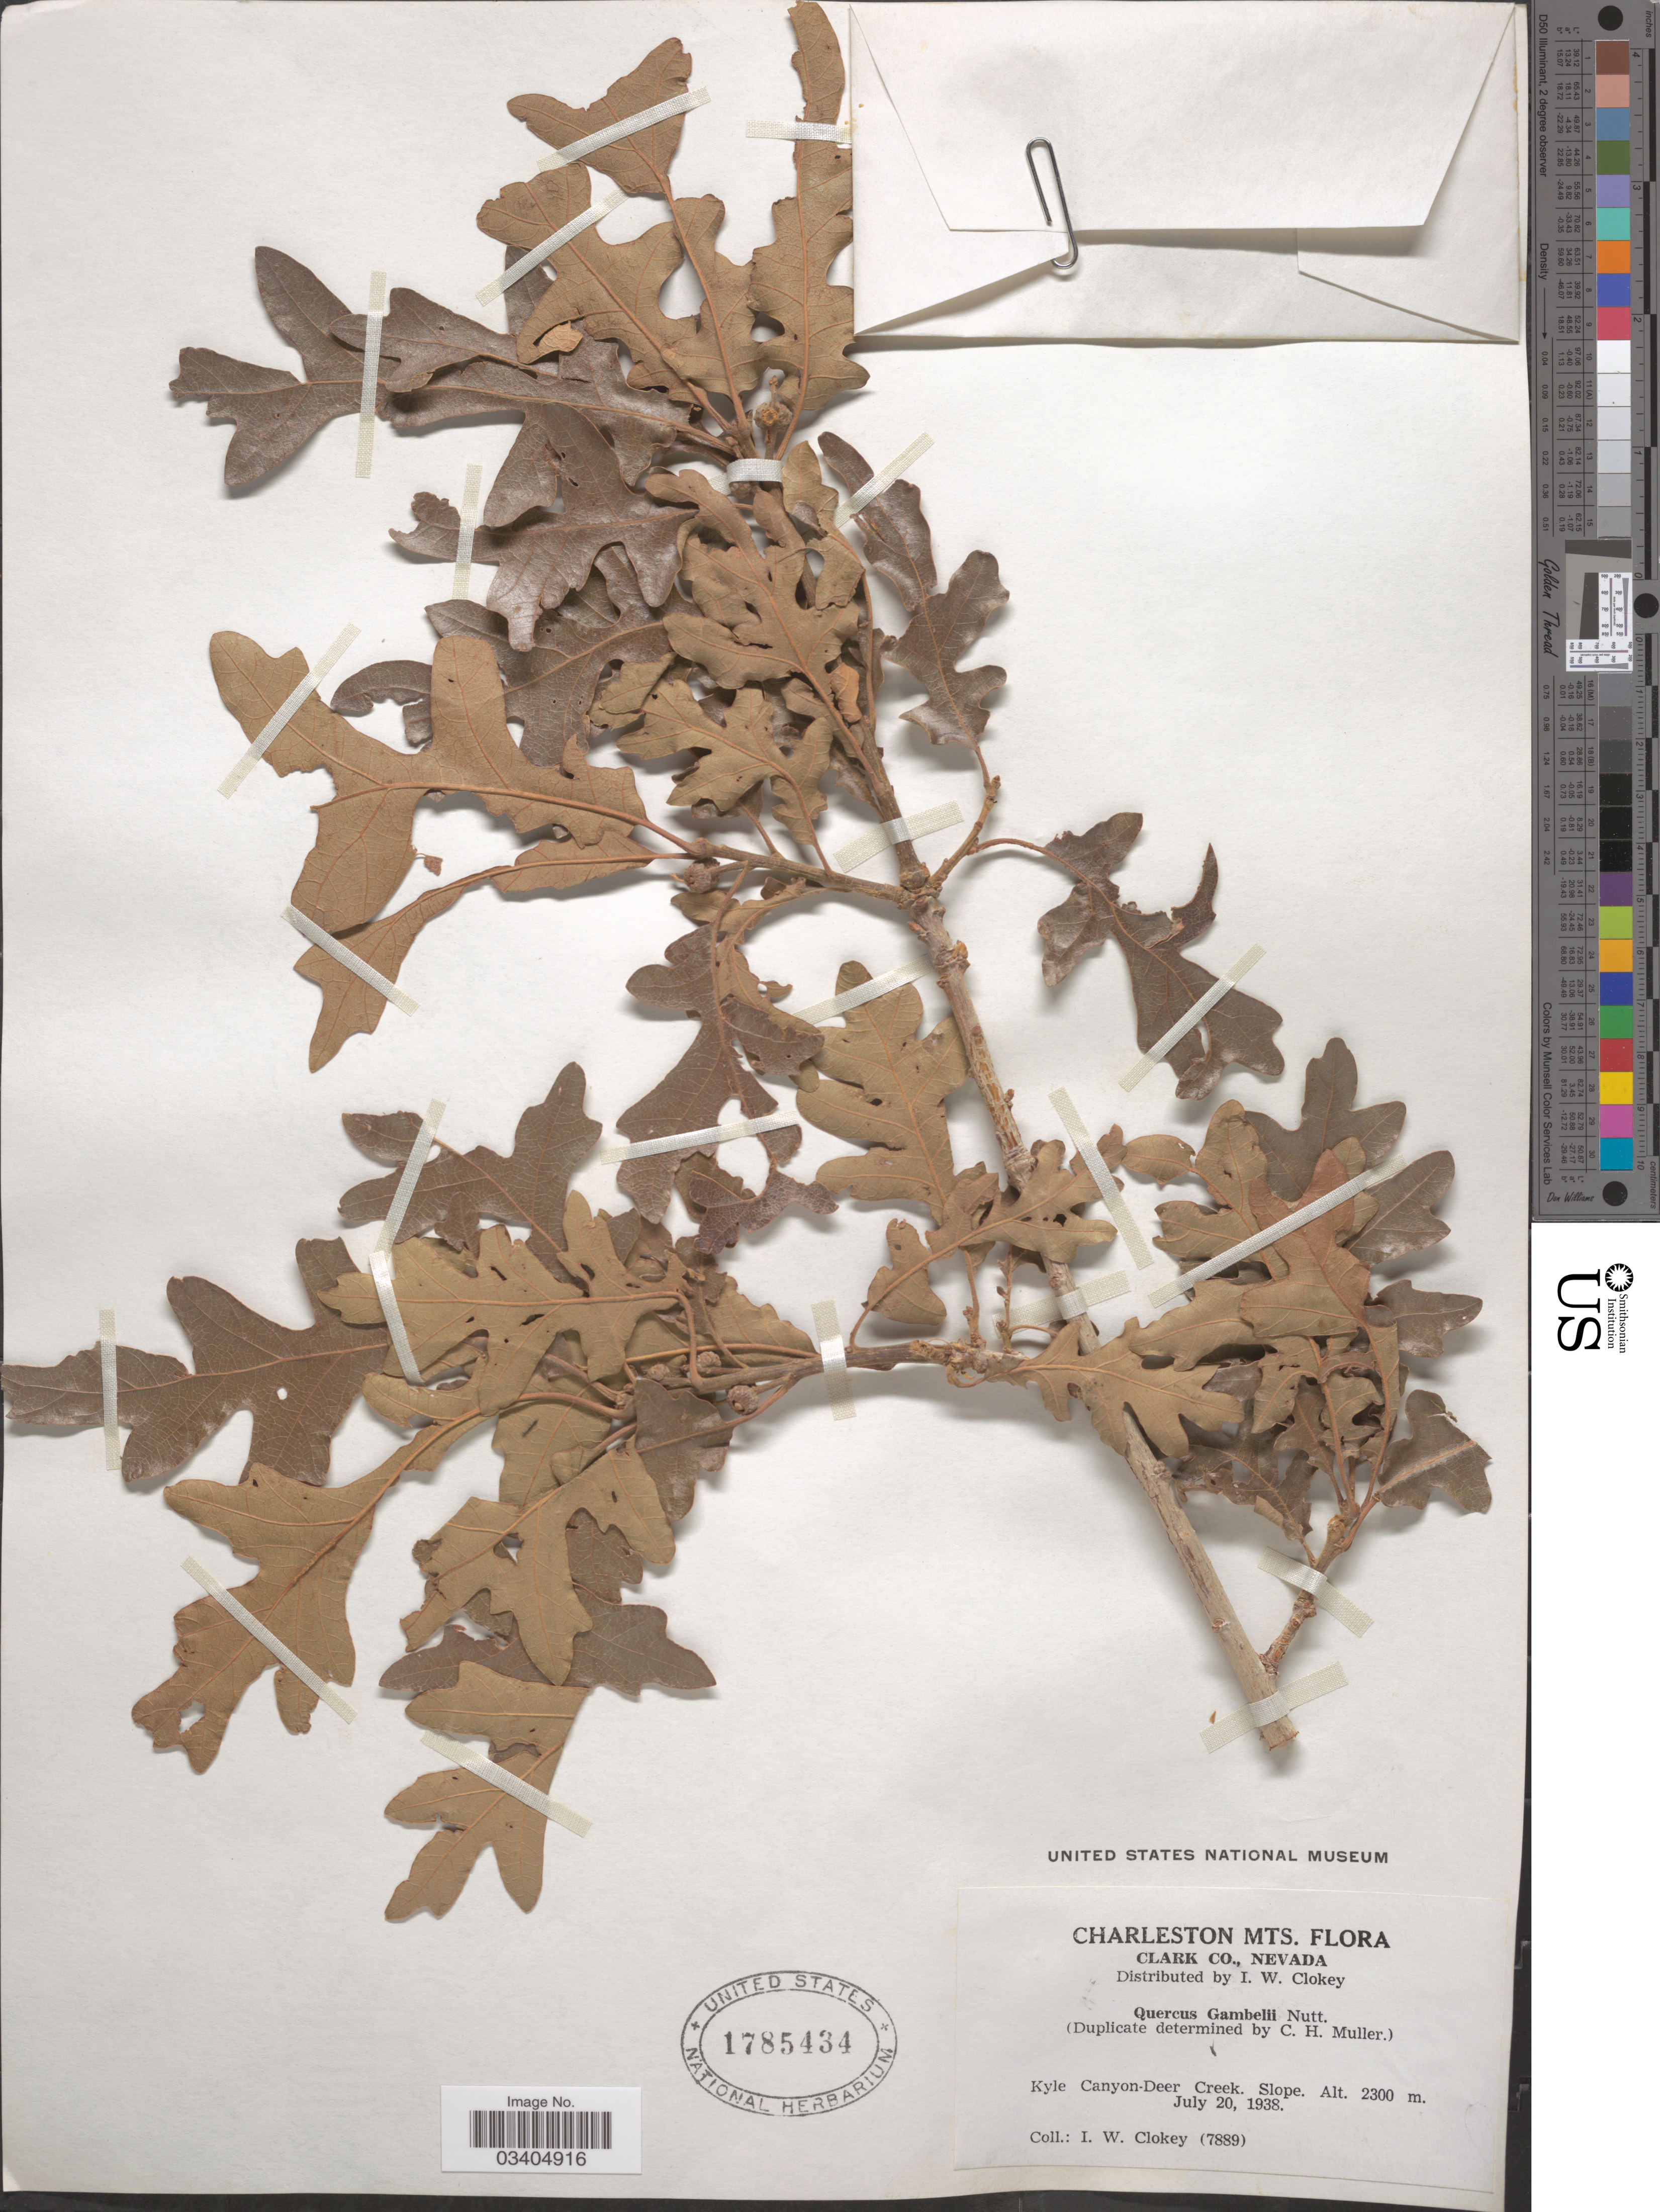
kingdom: Plantae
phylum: Tracheophyta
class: Magnoliopsida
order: Fagales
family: Fagaceae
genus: Quercus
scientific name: Quercus gambelii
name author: Nutt.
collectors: I. W. Clokey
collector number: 7889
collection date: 1938-07-20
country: United States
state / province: Nevada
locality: Charleston Mts. Clark Co. Kyle Canyon-Deer Creek.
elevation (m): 2300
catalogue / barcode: US 1785434